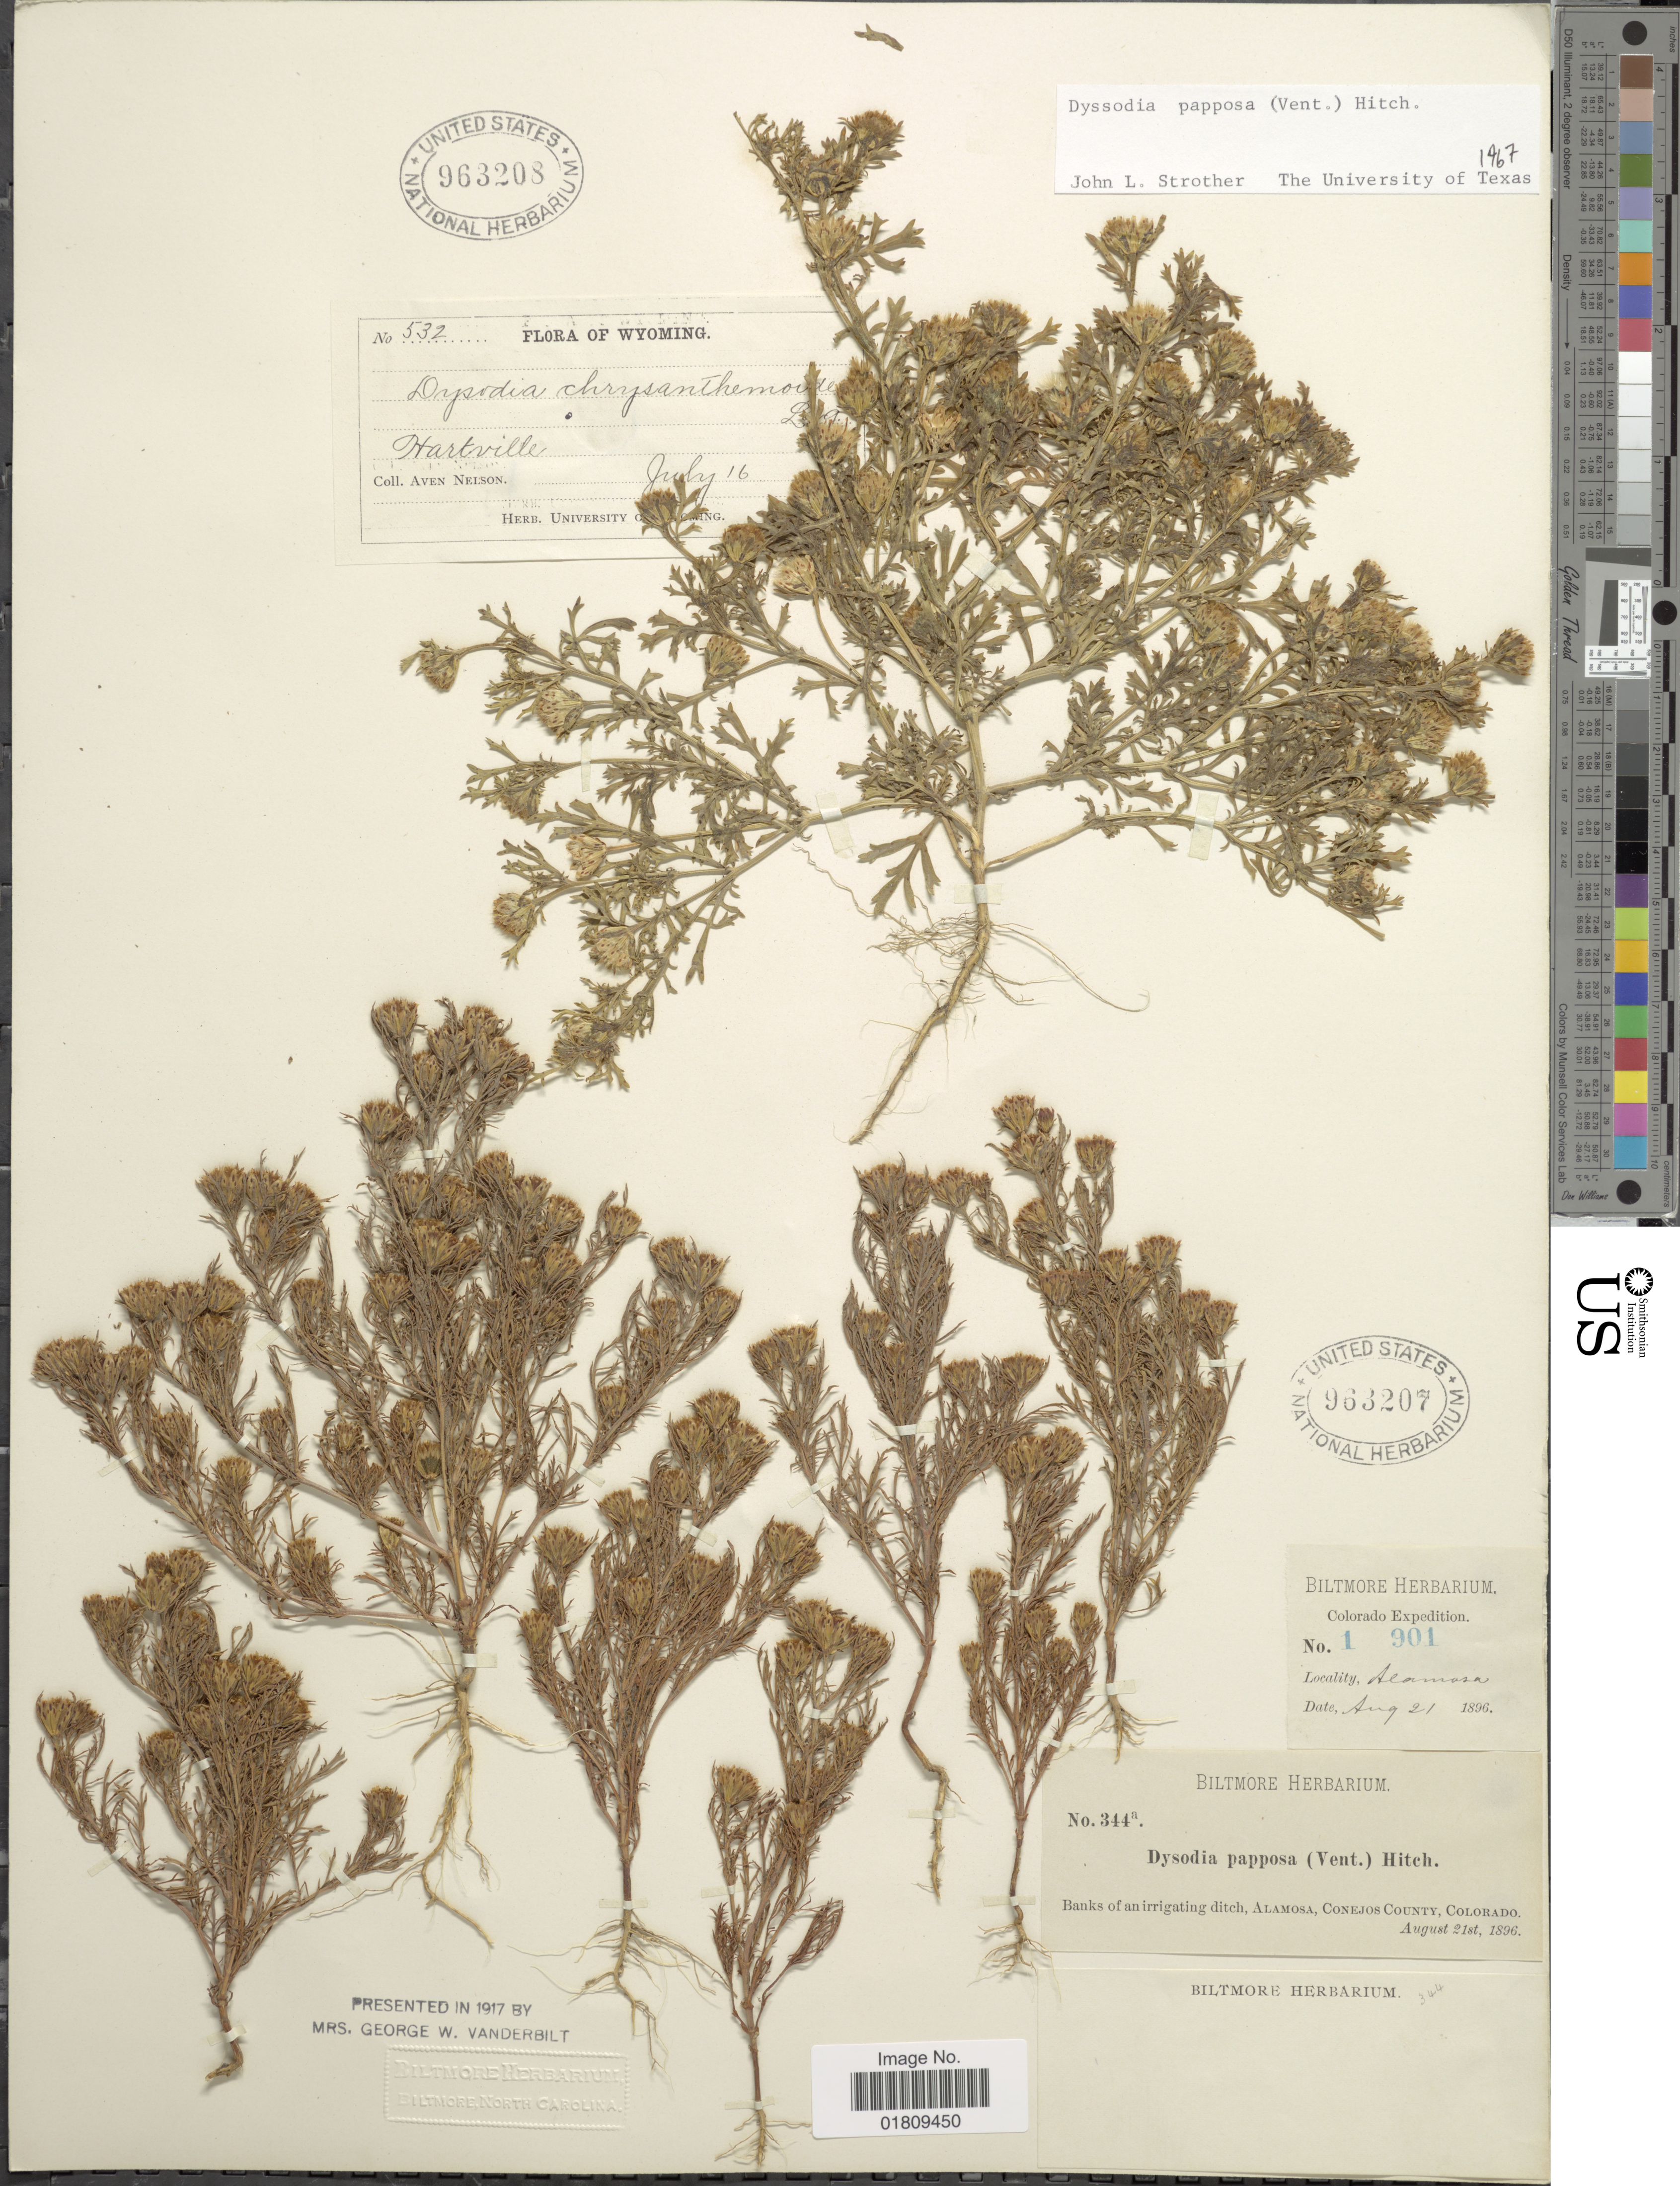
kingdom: Plantae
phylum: Tracheophyta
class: Magnoliopsida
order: Asterales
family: Asteraceae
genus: Dyssodia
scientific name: Dyssodia papposa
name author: (Vent.) Hitchc.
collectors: A. Nelson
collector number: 532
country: United States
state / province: Wyoming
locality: Hartville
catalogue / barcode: US 963208-2